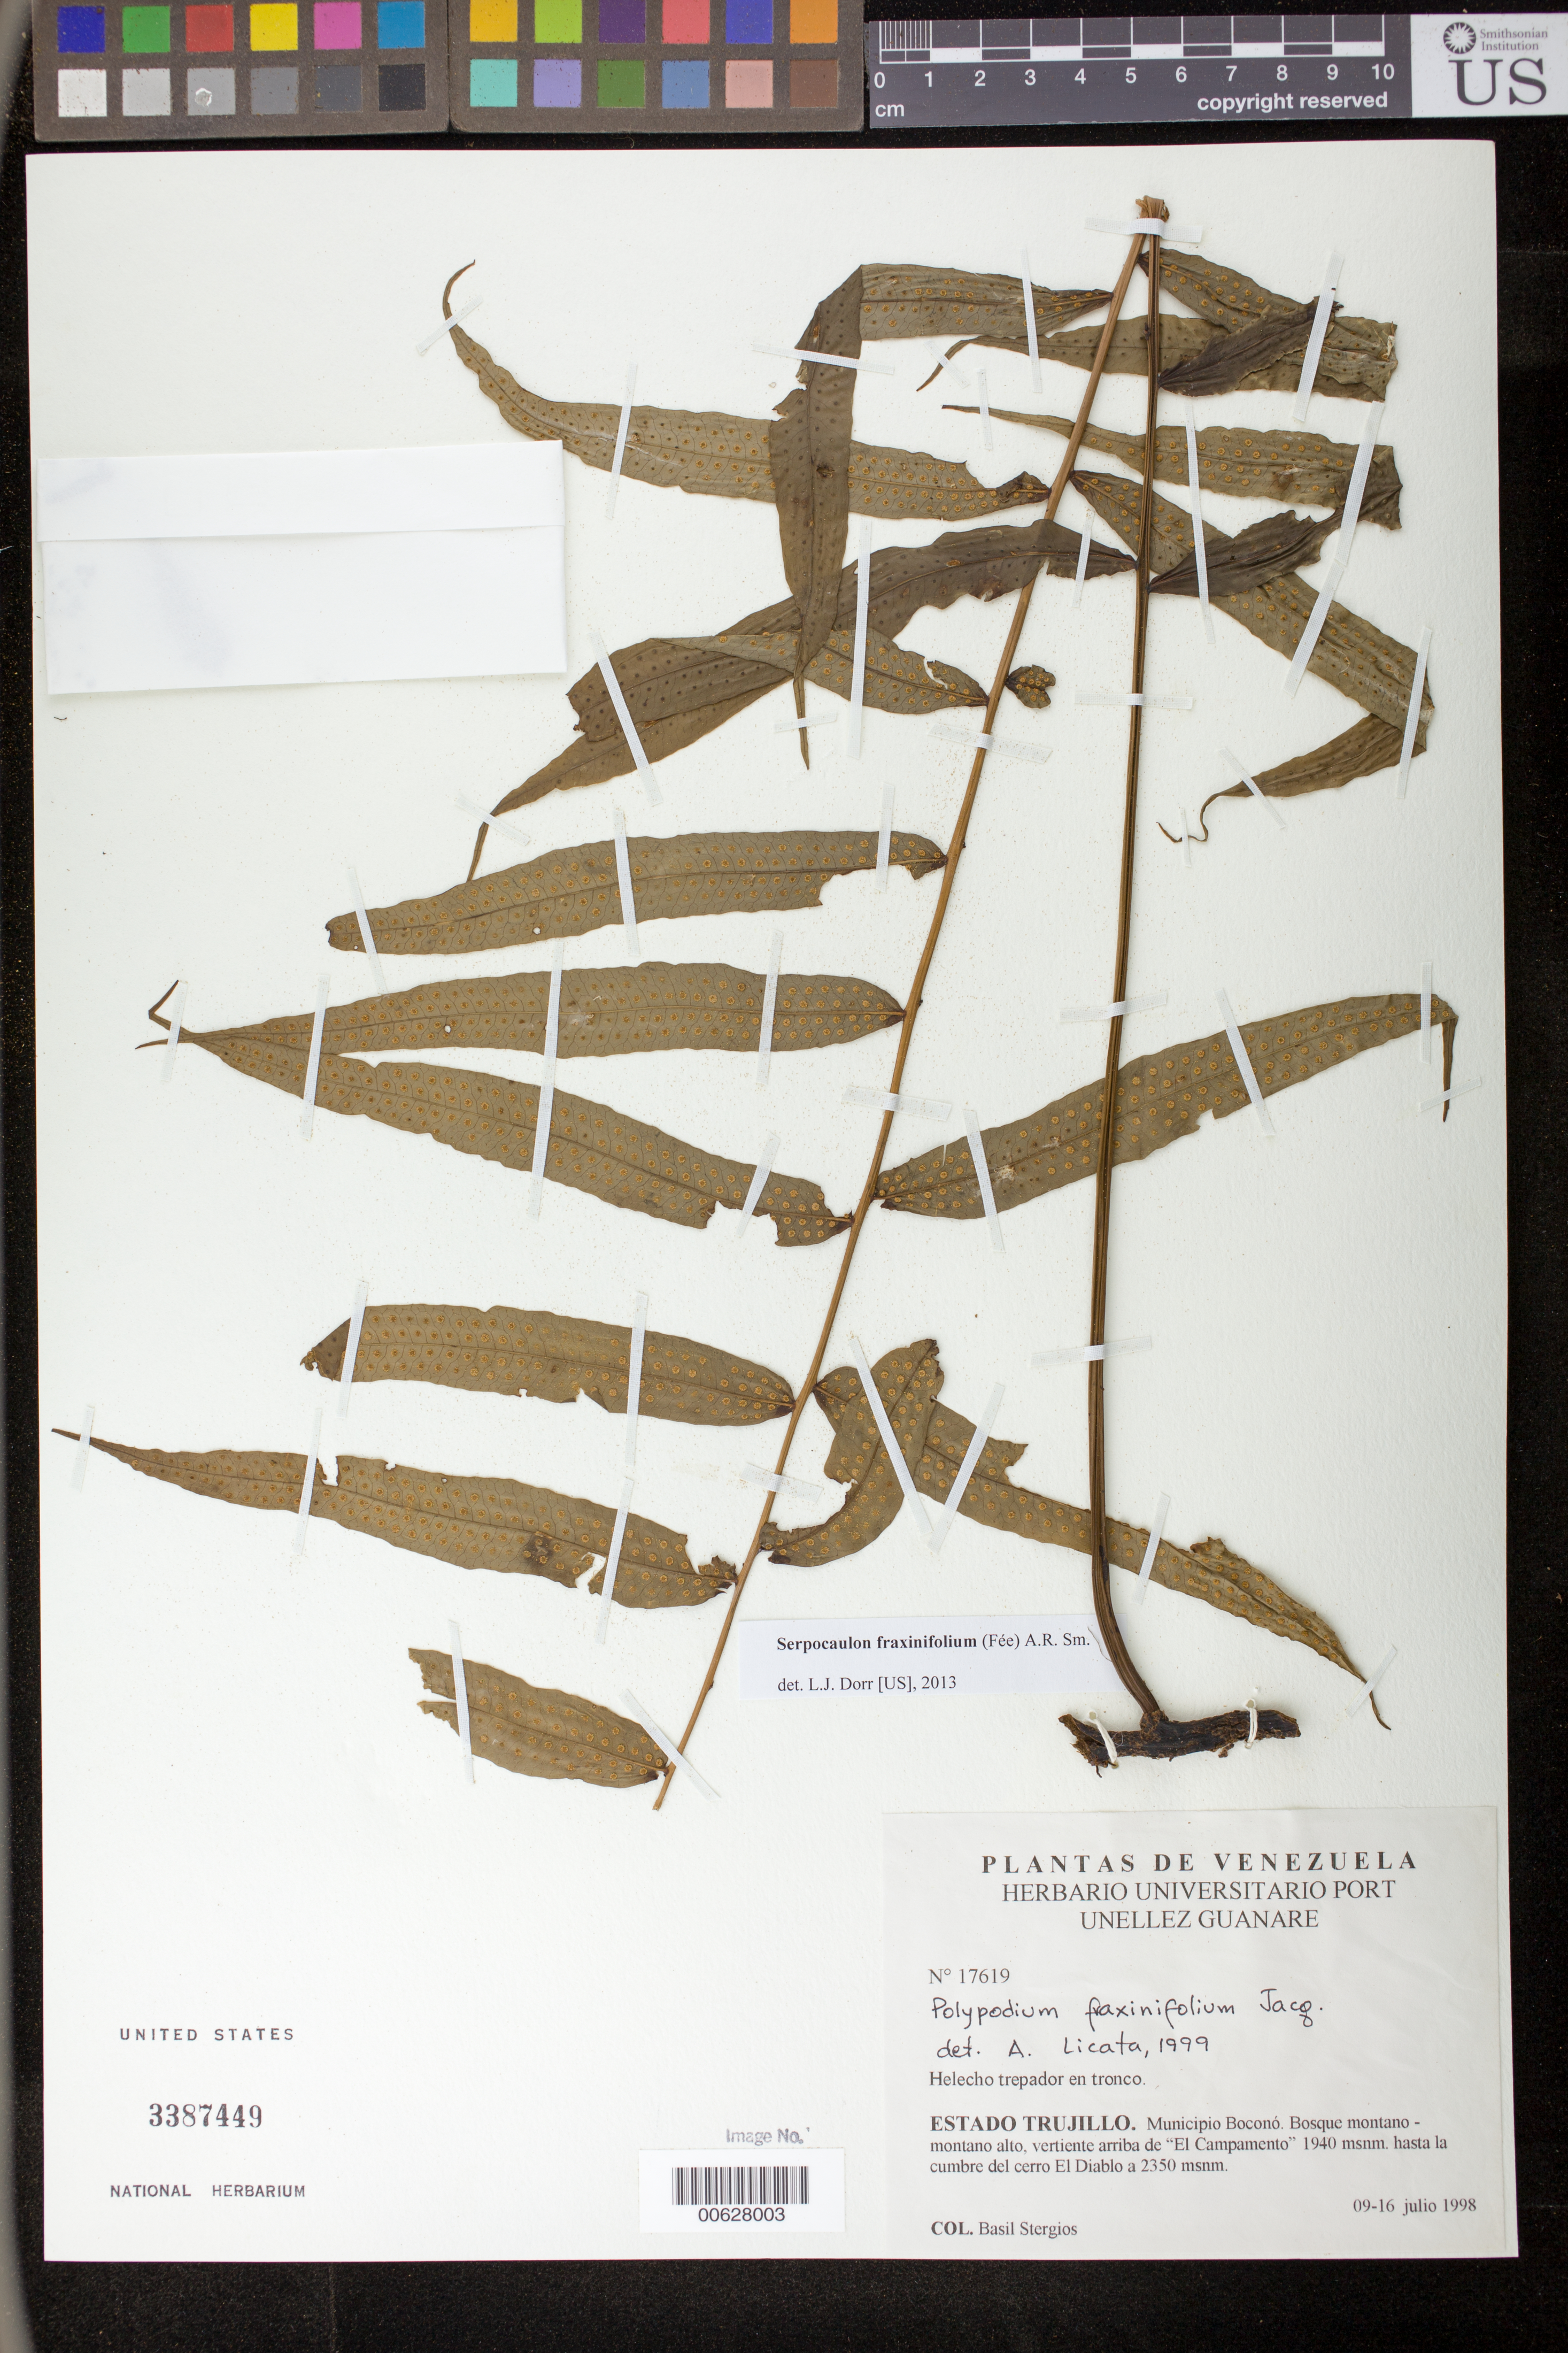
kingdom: Plantae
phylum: Tracheophyta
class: Polypodiopsida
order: Polypodiales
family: Polypodiaceae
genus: Serpocaulon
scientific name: Serpocaulon fraxinifolium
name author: (Jacq.) A.R. Sm.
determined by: Dorr, L. J., (BOT), Smithsonian Institution - National Museum of Natural History (UNITED STATES)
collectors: B. G. Stergios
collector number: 17619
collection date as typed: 09 Jul 1998 to 16 Jul 1998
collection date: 1998-07-09/1998-07-16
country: Venezuela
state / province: Trujillo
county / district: Boconó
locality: Vertiente arriba de El Campamento 1940 m hasta la cumbre del cerro El Diablo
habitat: Bosque mantano - montano alto.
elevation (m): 1940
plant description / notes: PORT, UC, US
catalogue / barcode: US 3387449